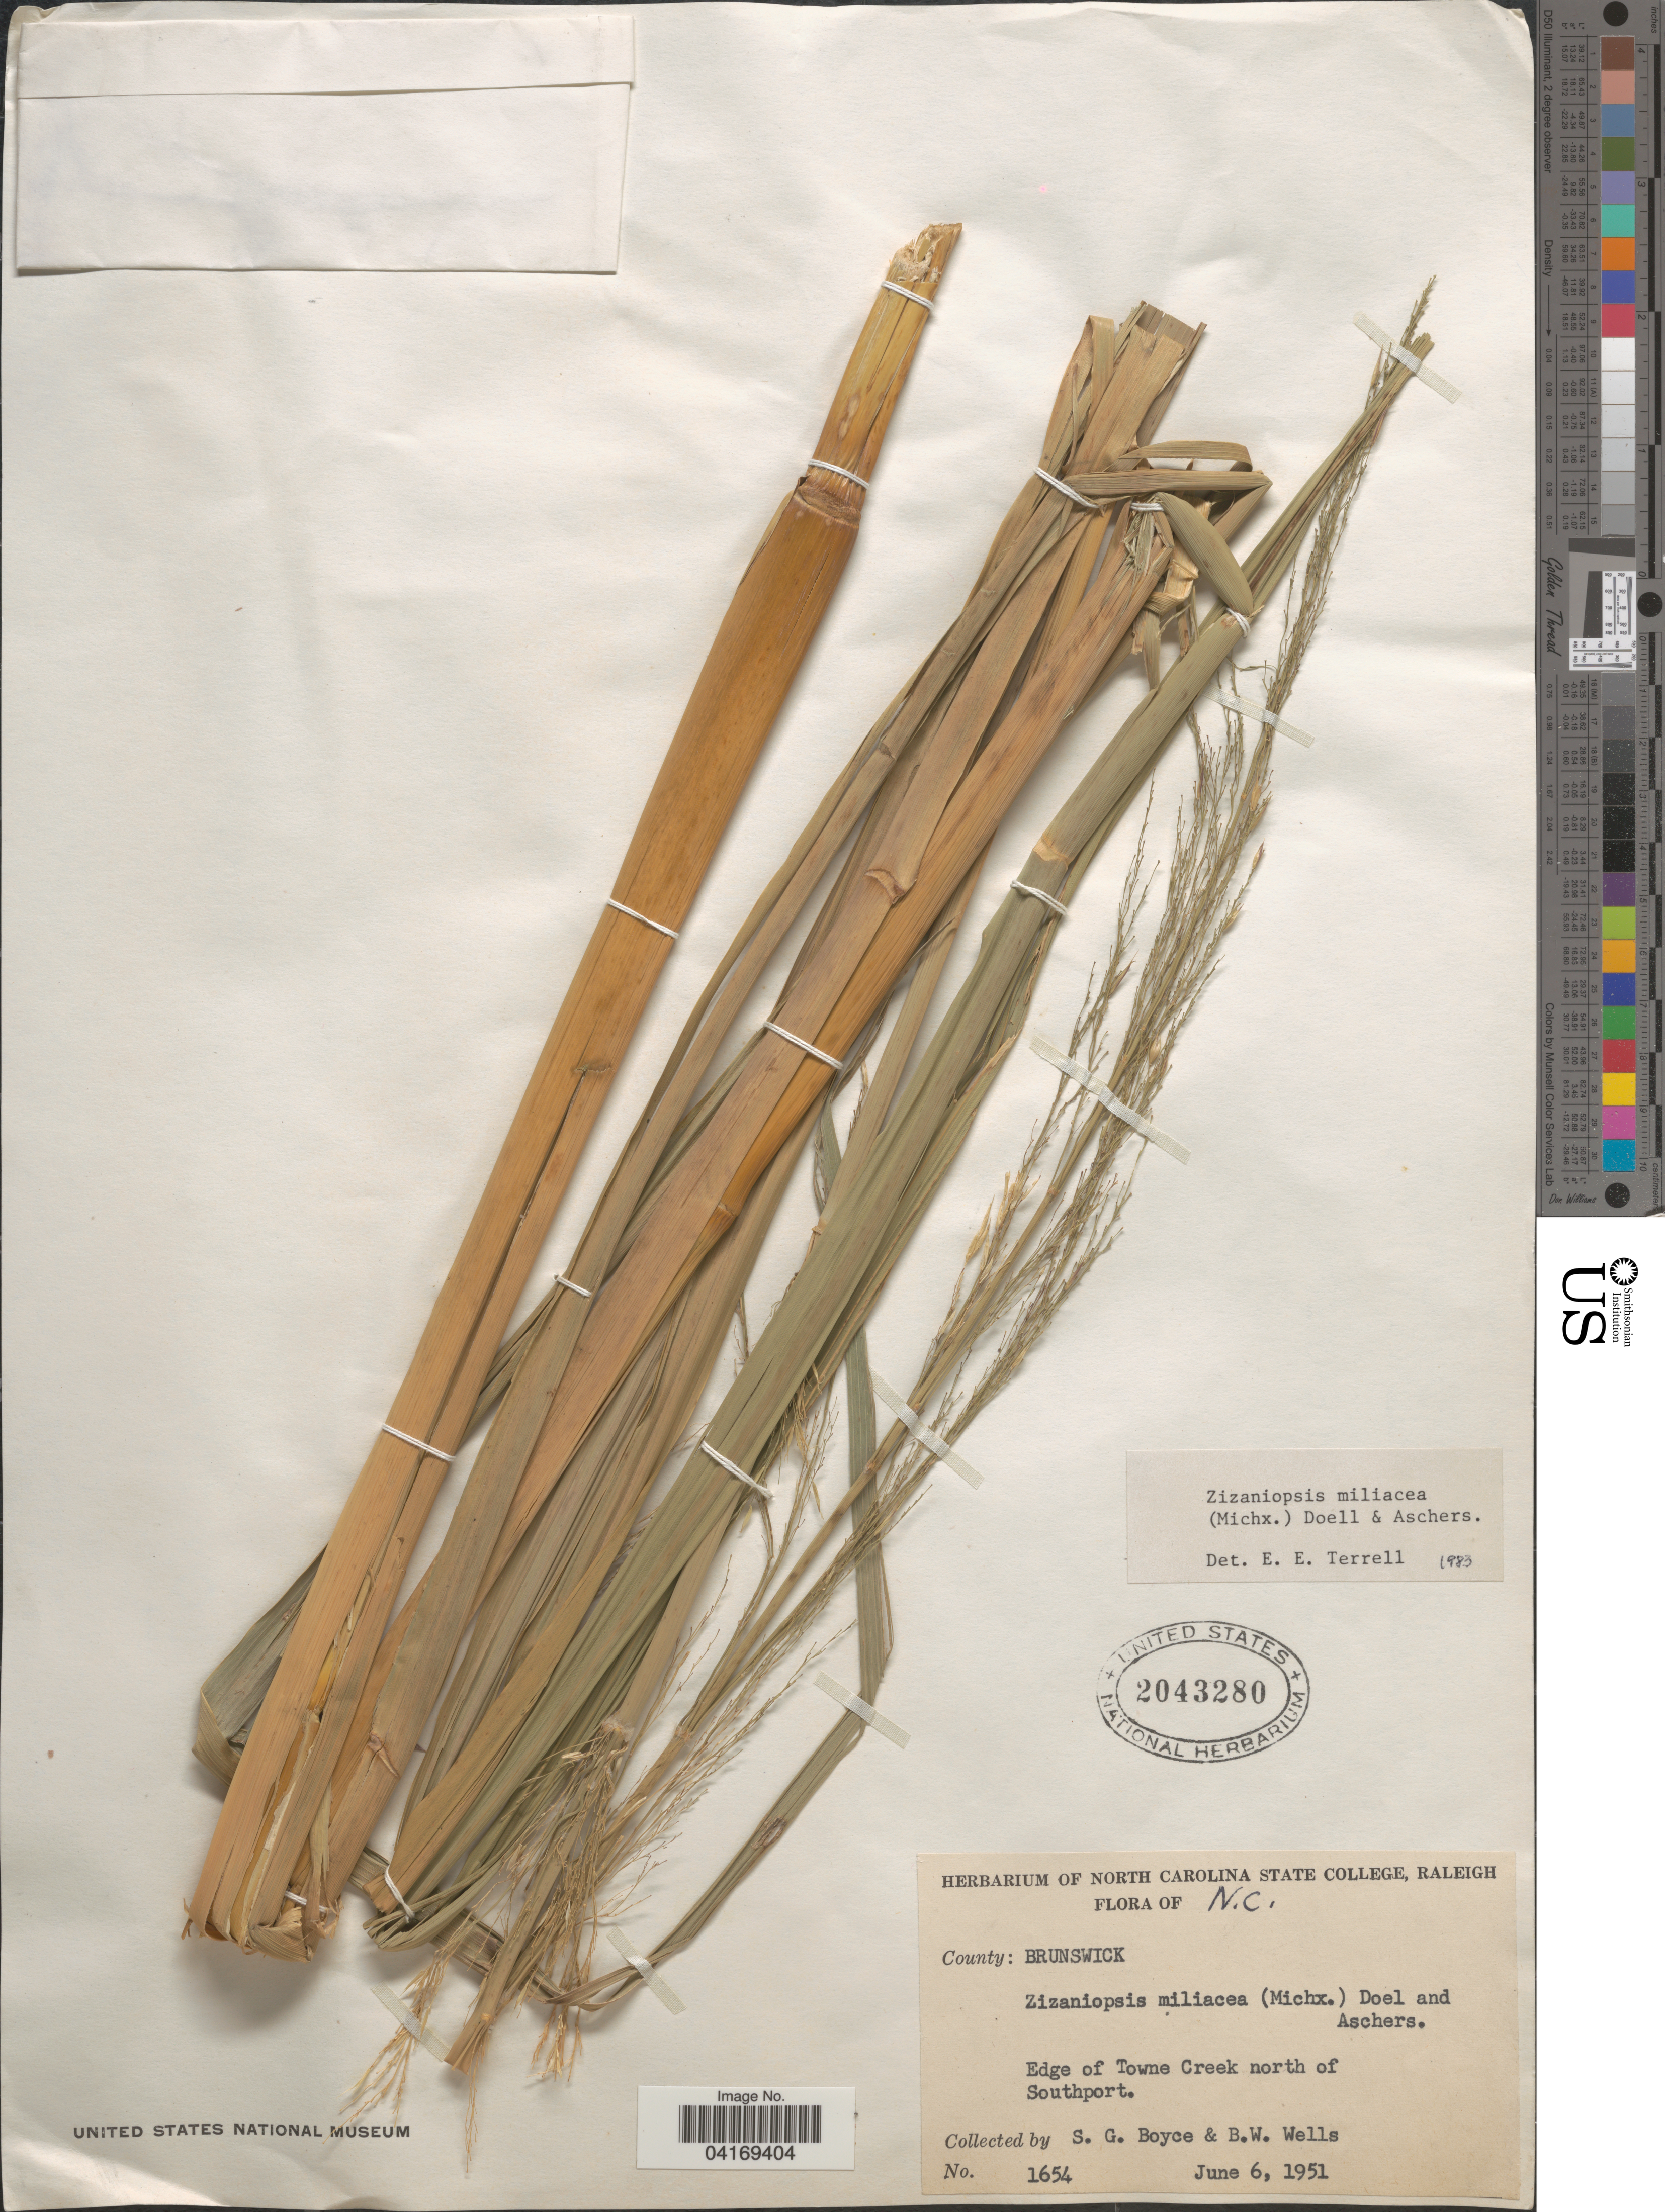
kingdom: Plantae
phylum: Tracheophyta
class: Liliopsida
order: Poales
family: Poaceae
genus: Zizaniopsis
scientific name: Zizaniopsis miliacea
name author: (Michx.) Döll & Asch.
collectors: S. Boyce & B. Wells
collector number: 1654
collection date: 1951-06-06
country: United States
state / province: North Carolina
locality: Edge of Towne Creek north of Southport.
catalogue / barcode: US 2043280